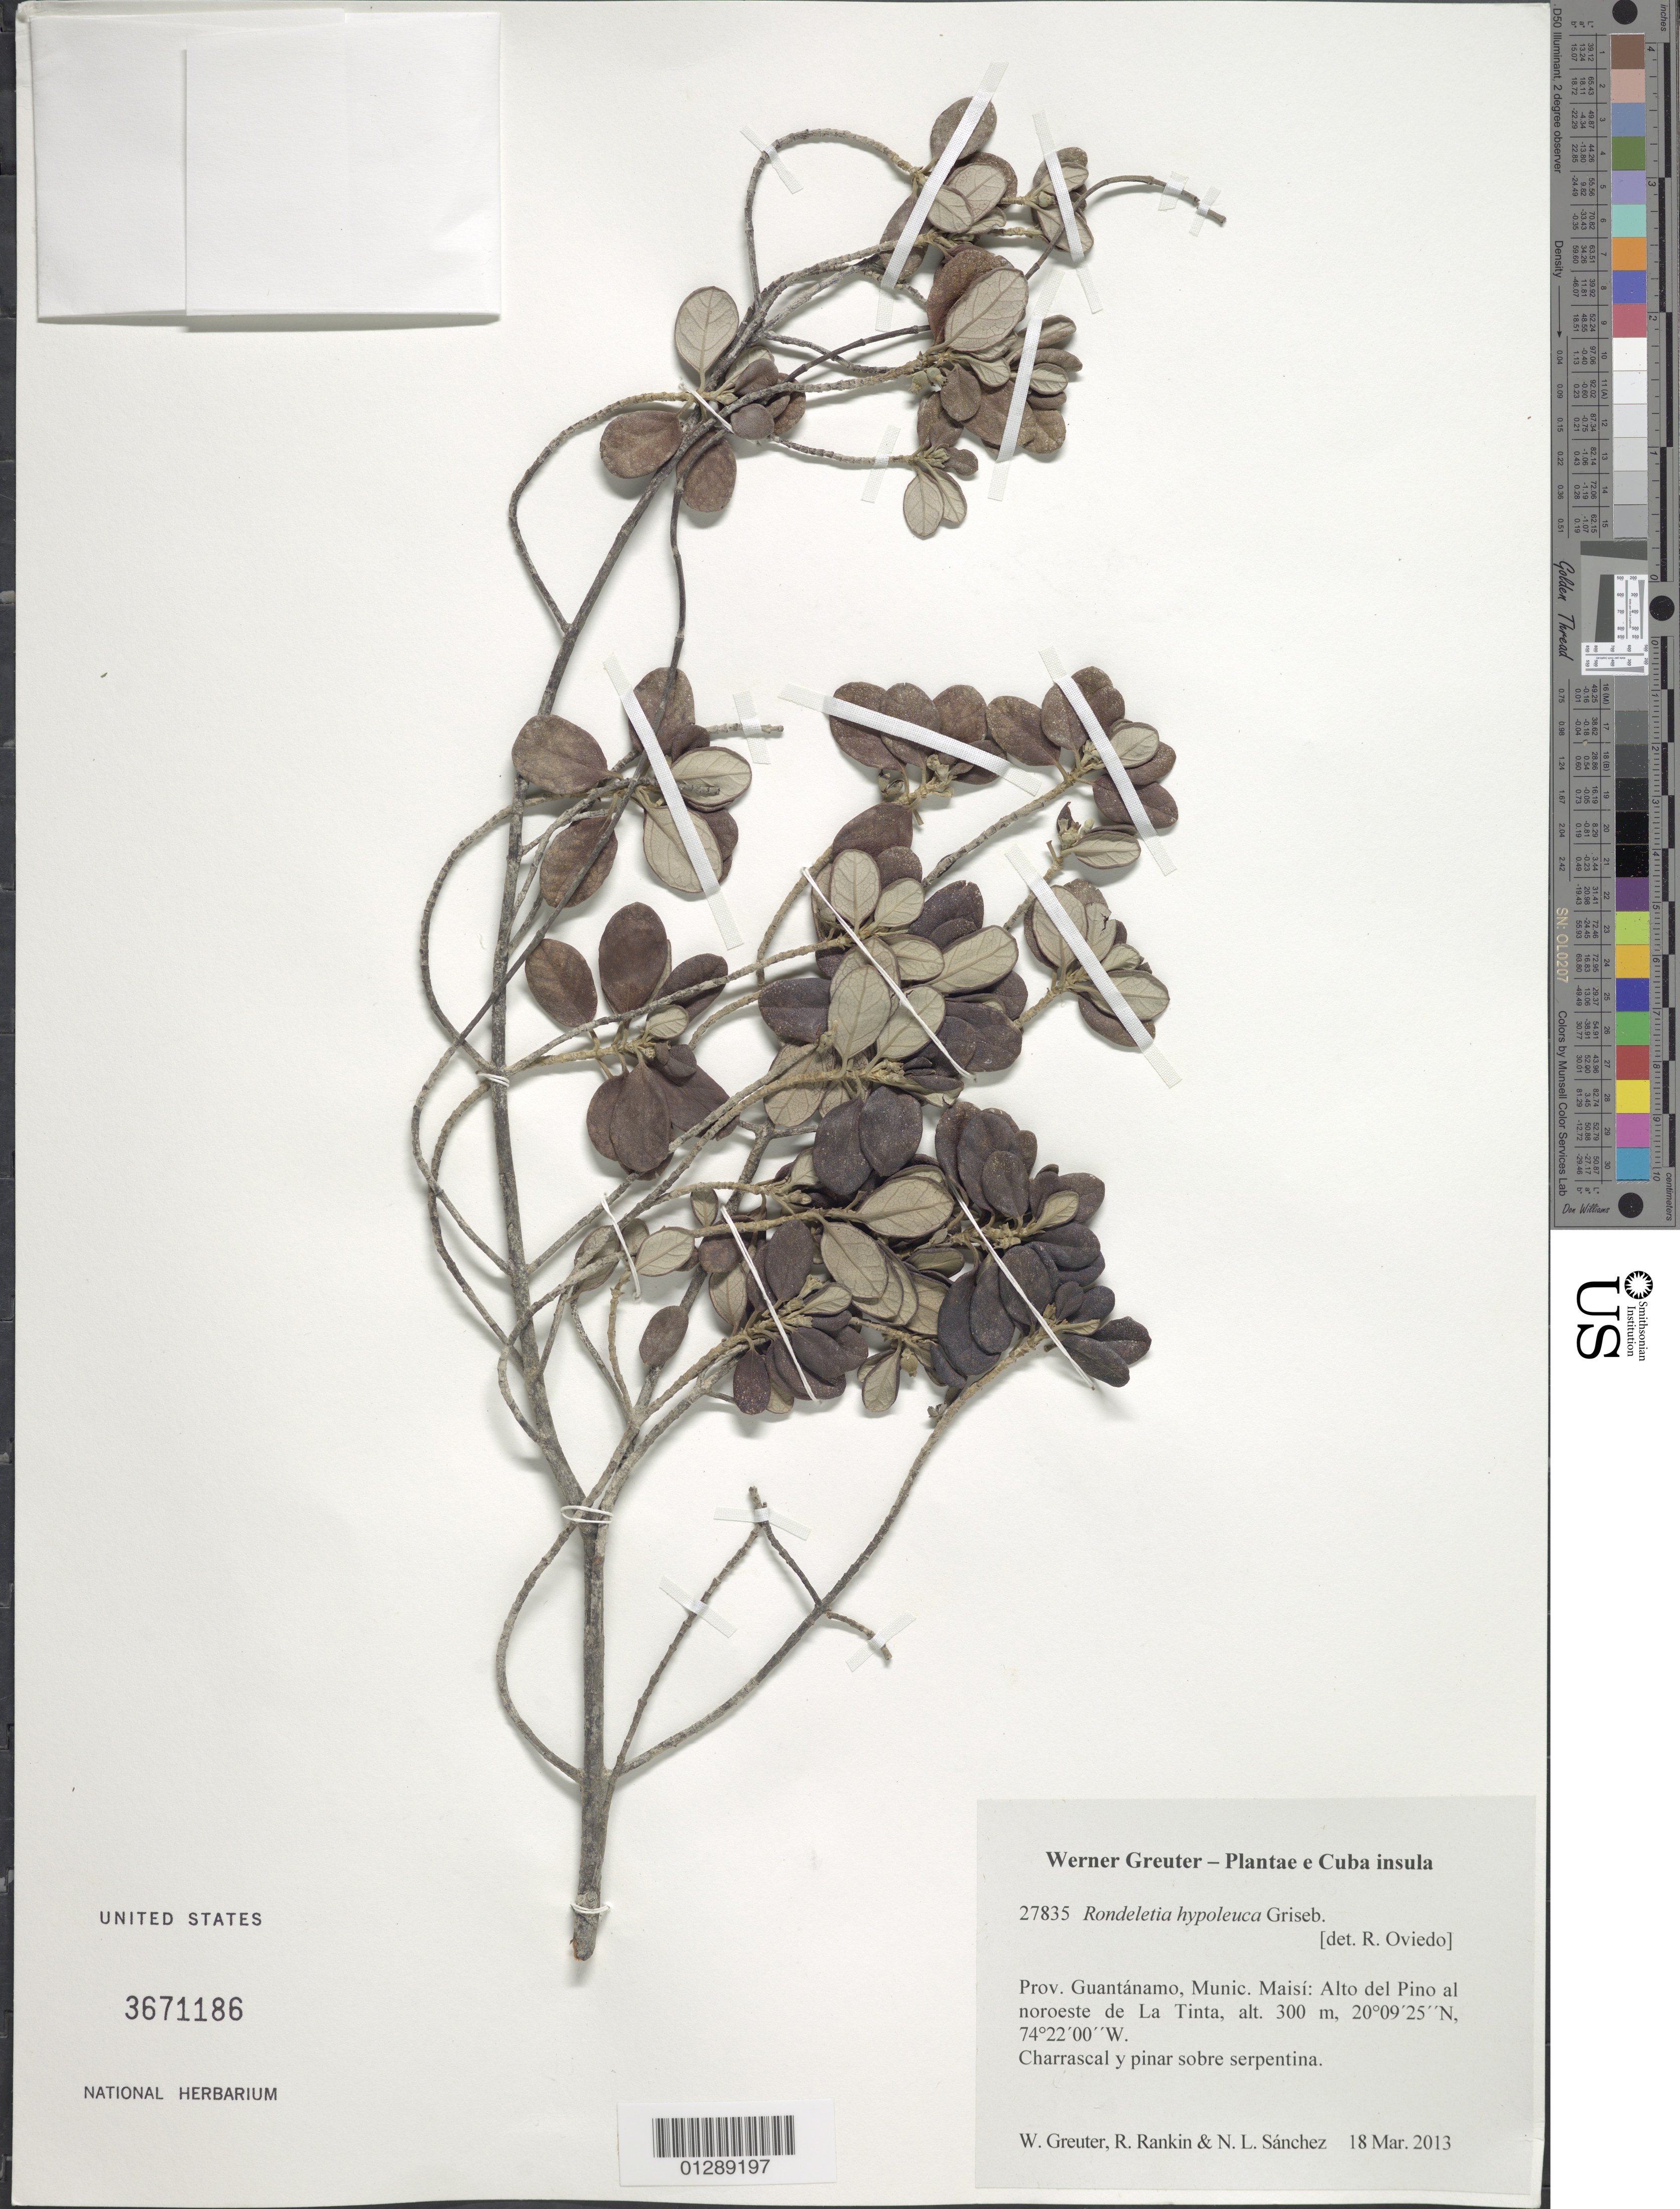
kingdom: Plantae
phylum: Tracheophyta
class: Magnoliopsida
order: Gentianales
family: Rubiaceae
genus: Rondeletia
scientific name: Rondeletia hypoleuca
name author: Griseb.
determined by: Oviedo, R.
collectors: W. R. Greuter, R. Rankin Rodriguez & N. Sanchez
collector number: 27835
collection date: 2013-03-18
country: Cuba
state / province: Guantanamo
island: Cuba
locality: Munic. Maisí: Alto del Pino al noroeste de La Tinta.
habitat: Charrascal y pinar sobre serpentina.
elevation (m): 300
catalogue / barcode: US 3671186